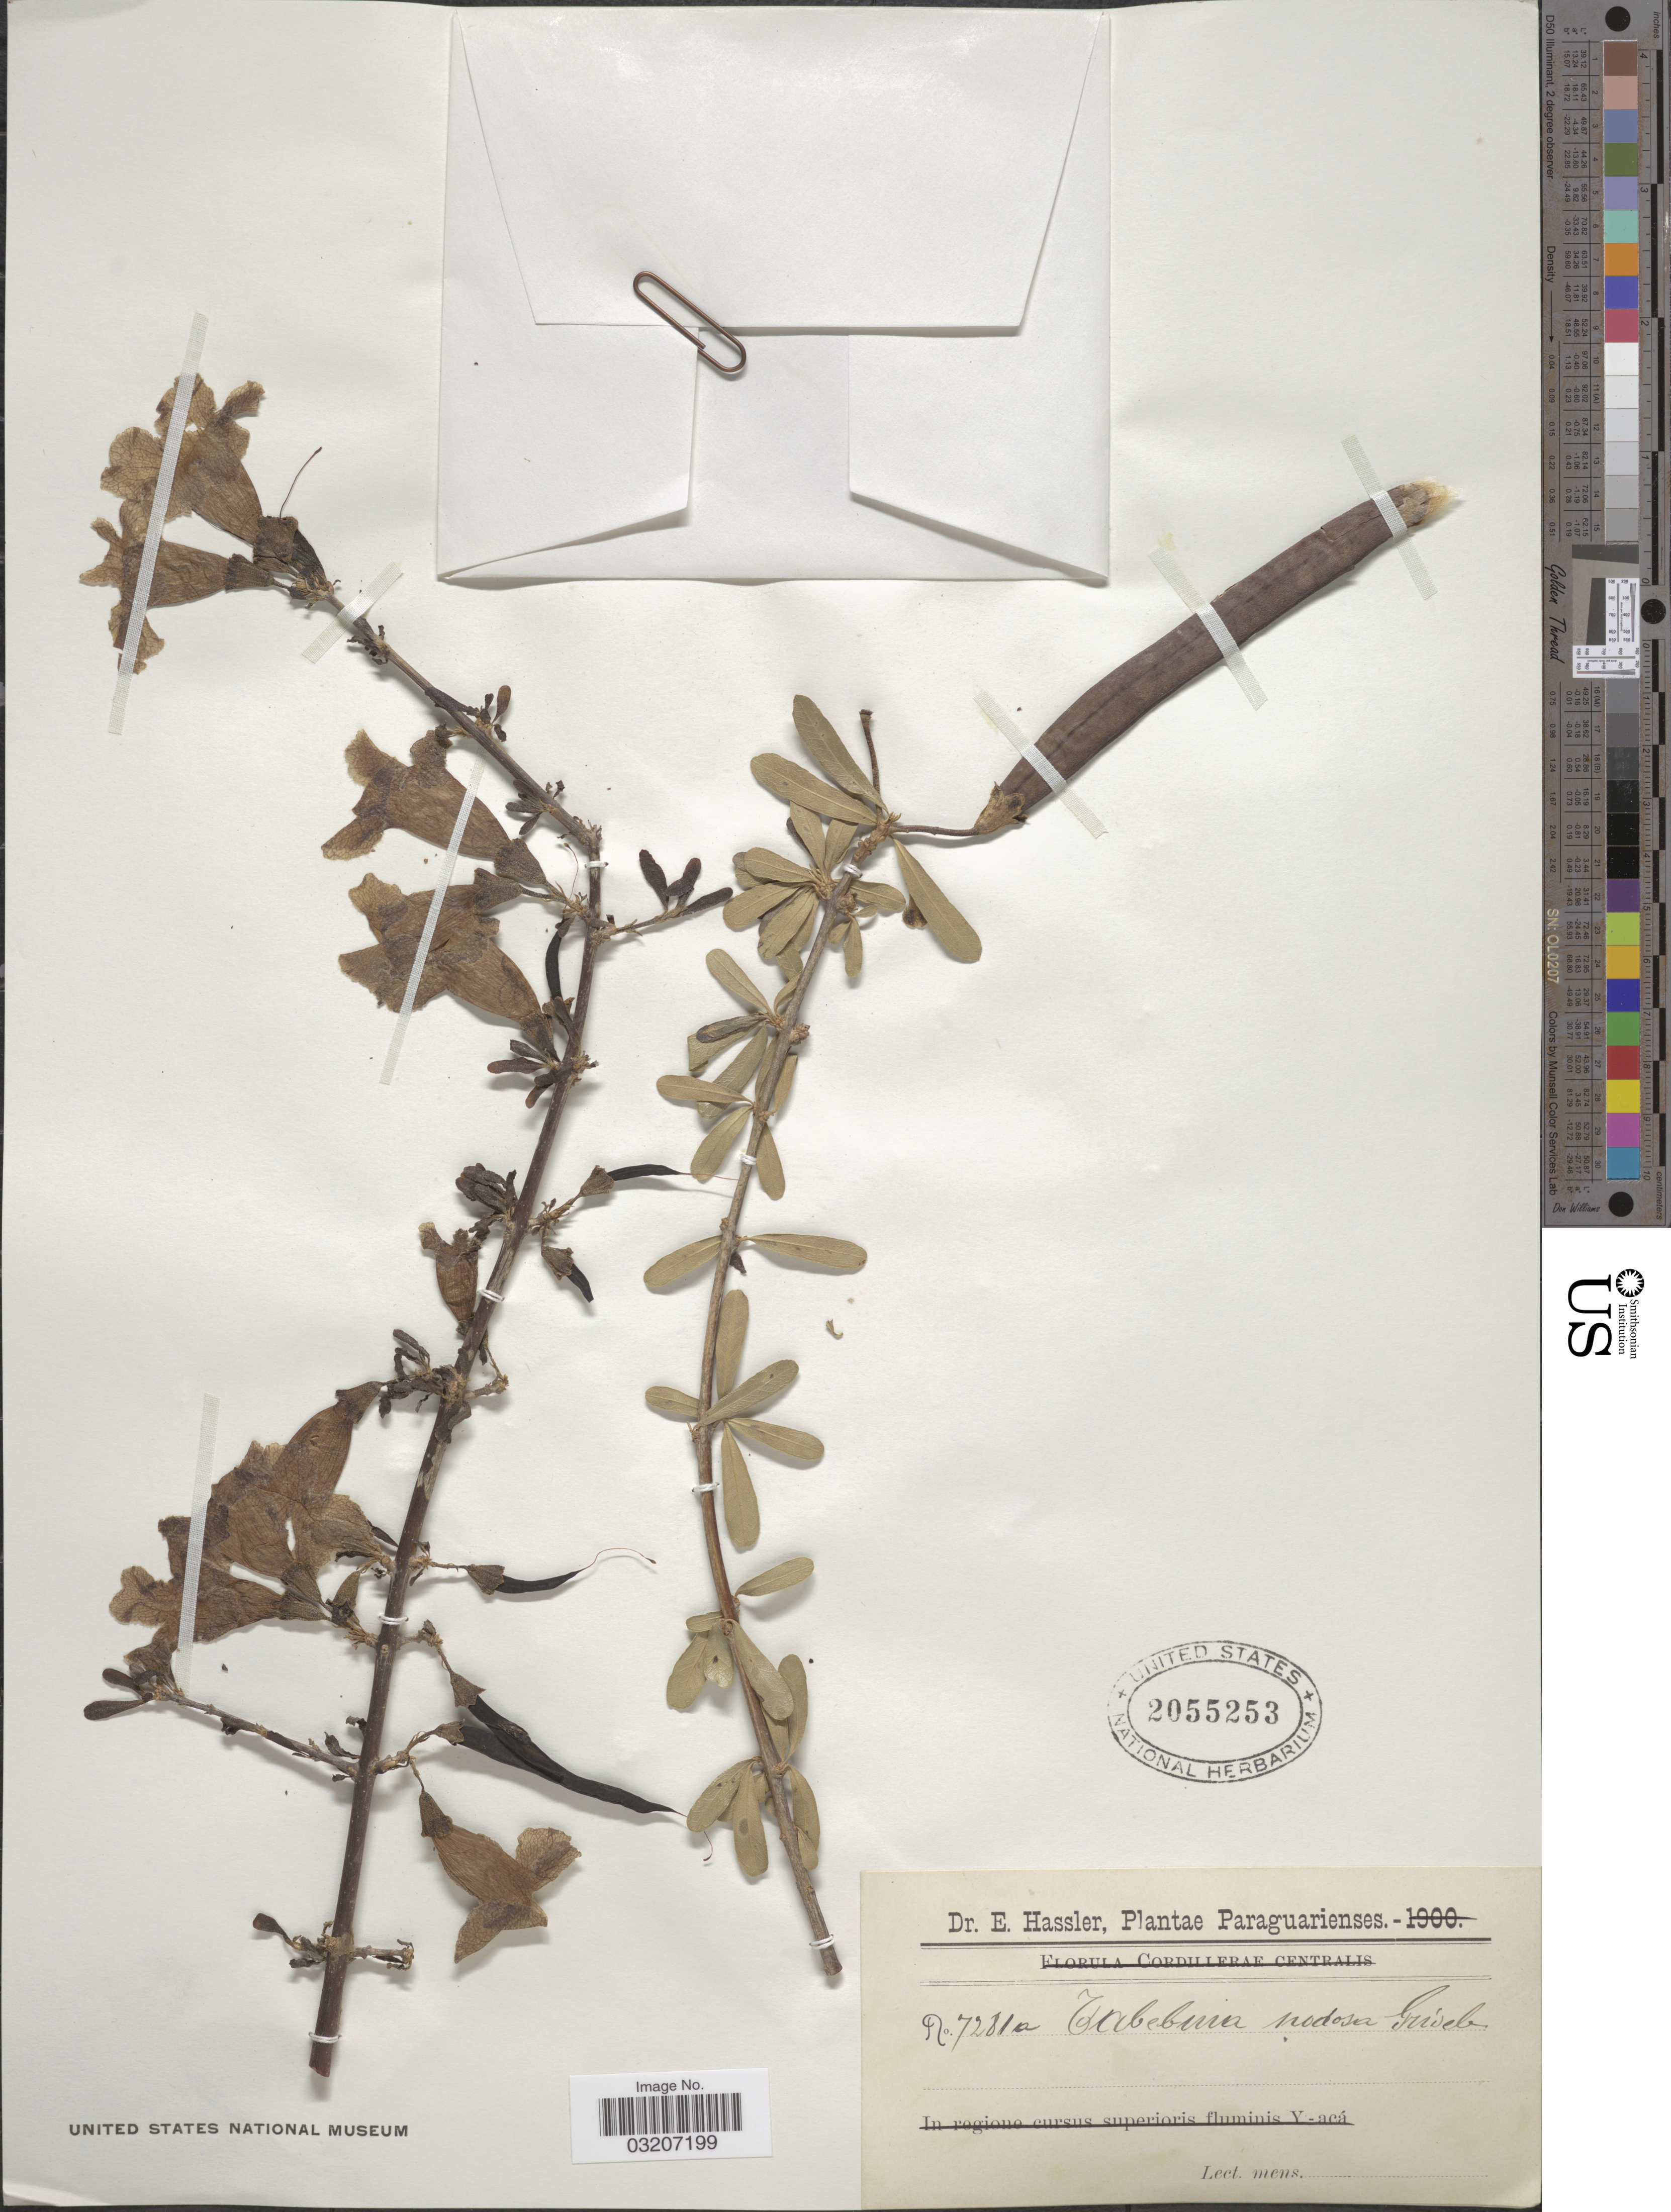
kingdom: Plantae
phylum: Tracheophyta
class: Magnoliopsida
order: Lamiales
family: Bignoniaceae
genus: Tabebuia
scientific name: Tabebuia nodosa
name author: (Griseb.) Griseb.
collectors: E. Hassler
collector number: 7281a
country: Paraguay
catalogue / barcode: US 2055253